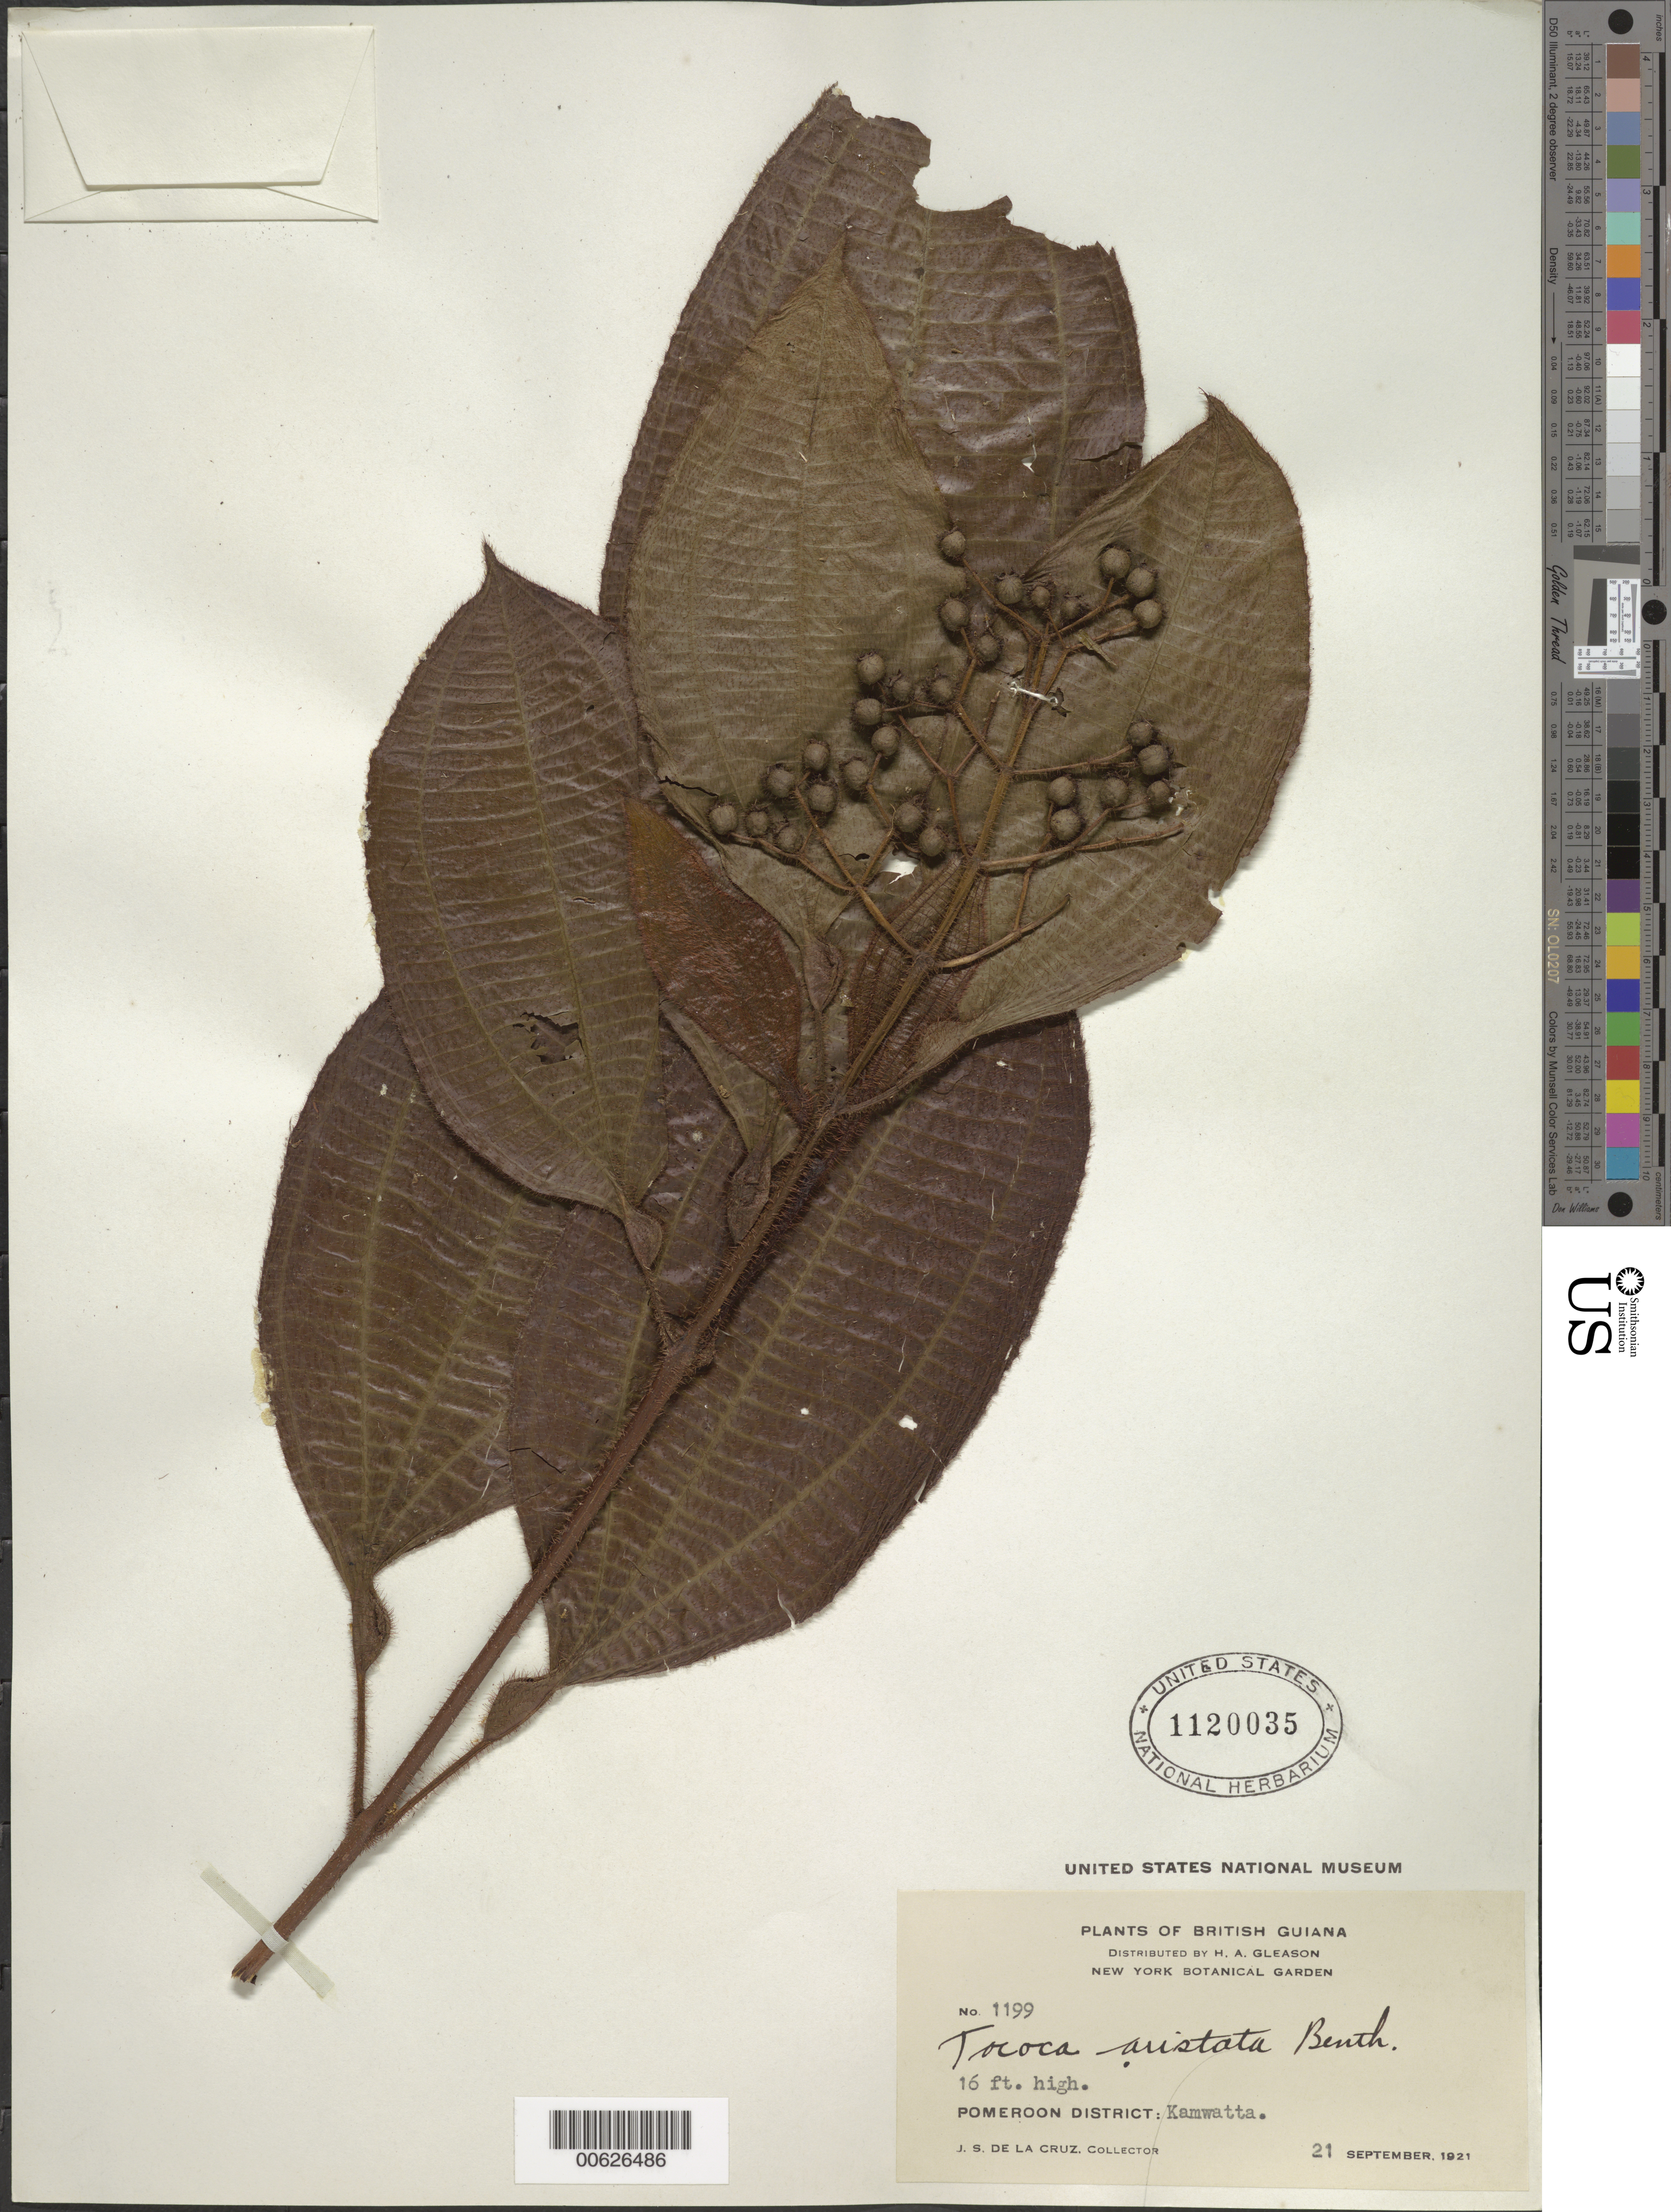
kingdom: Plantae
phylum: Tracheophyta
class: Magnoliopsida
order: Myrtales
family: Melastomataceae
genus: Tococa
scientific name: Tococa aristata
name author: Benth.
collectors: J. S. de la Cruz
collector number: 1199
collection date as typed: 21-Sep-21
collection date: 1921-09-21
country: Guyana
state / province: Barima-Waini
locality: Kamwatta, Pomeroon Dist.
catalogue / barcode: US 1120035